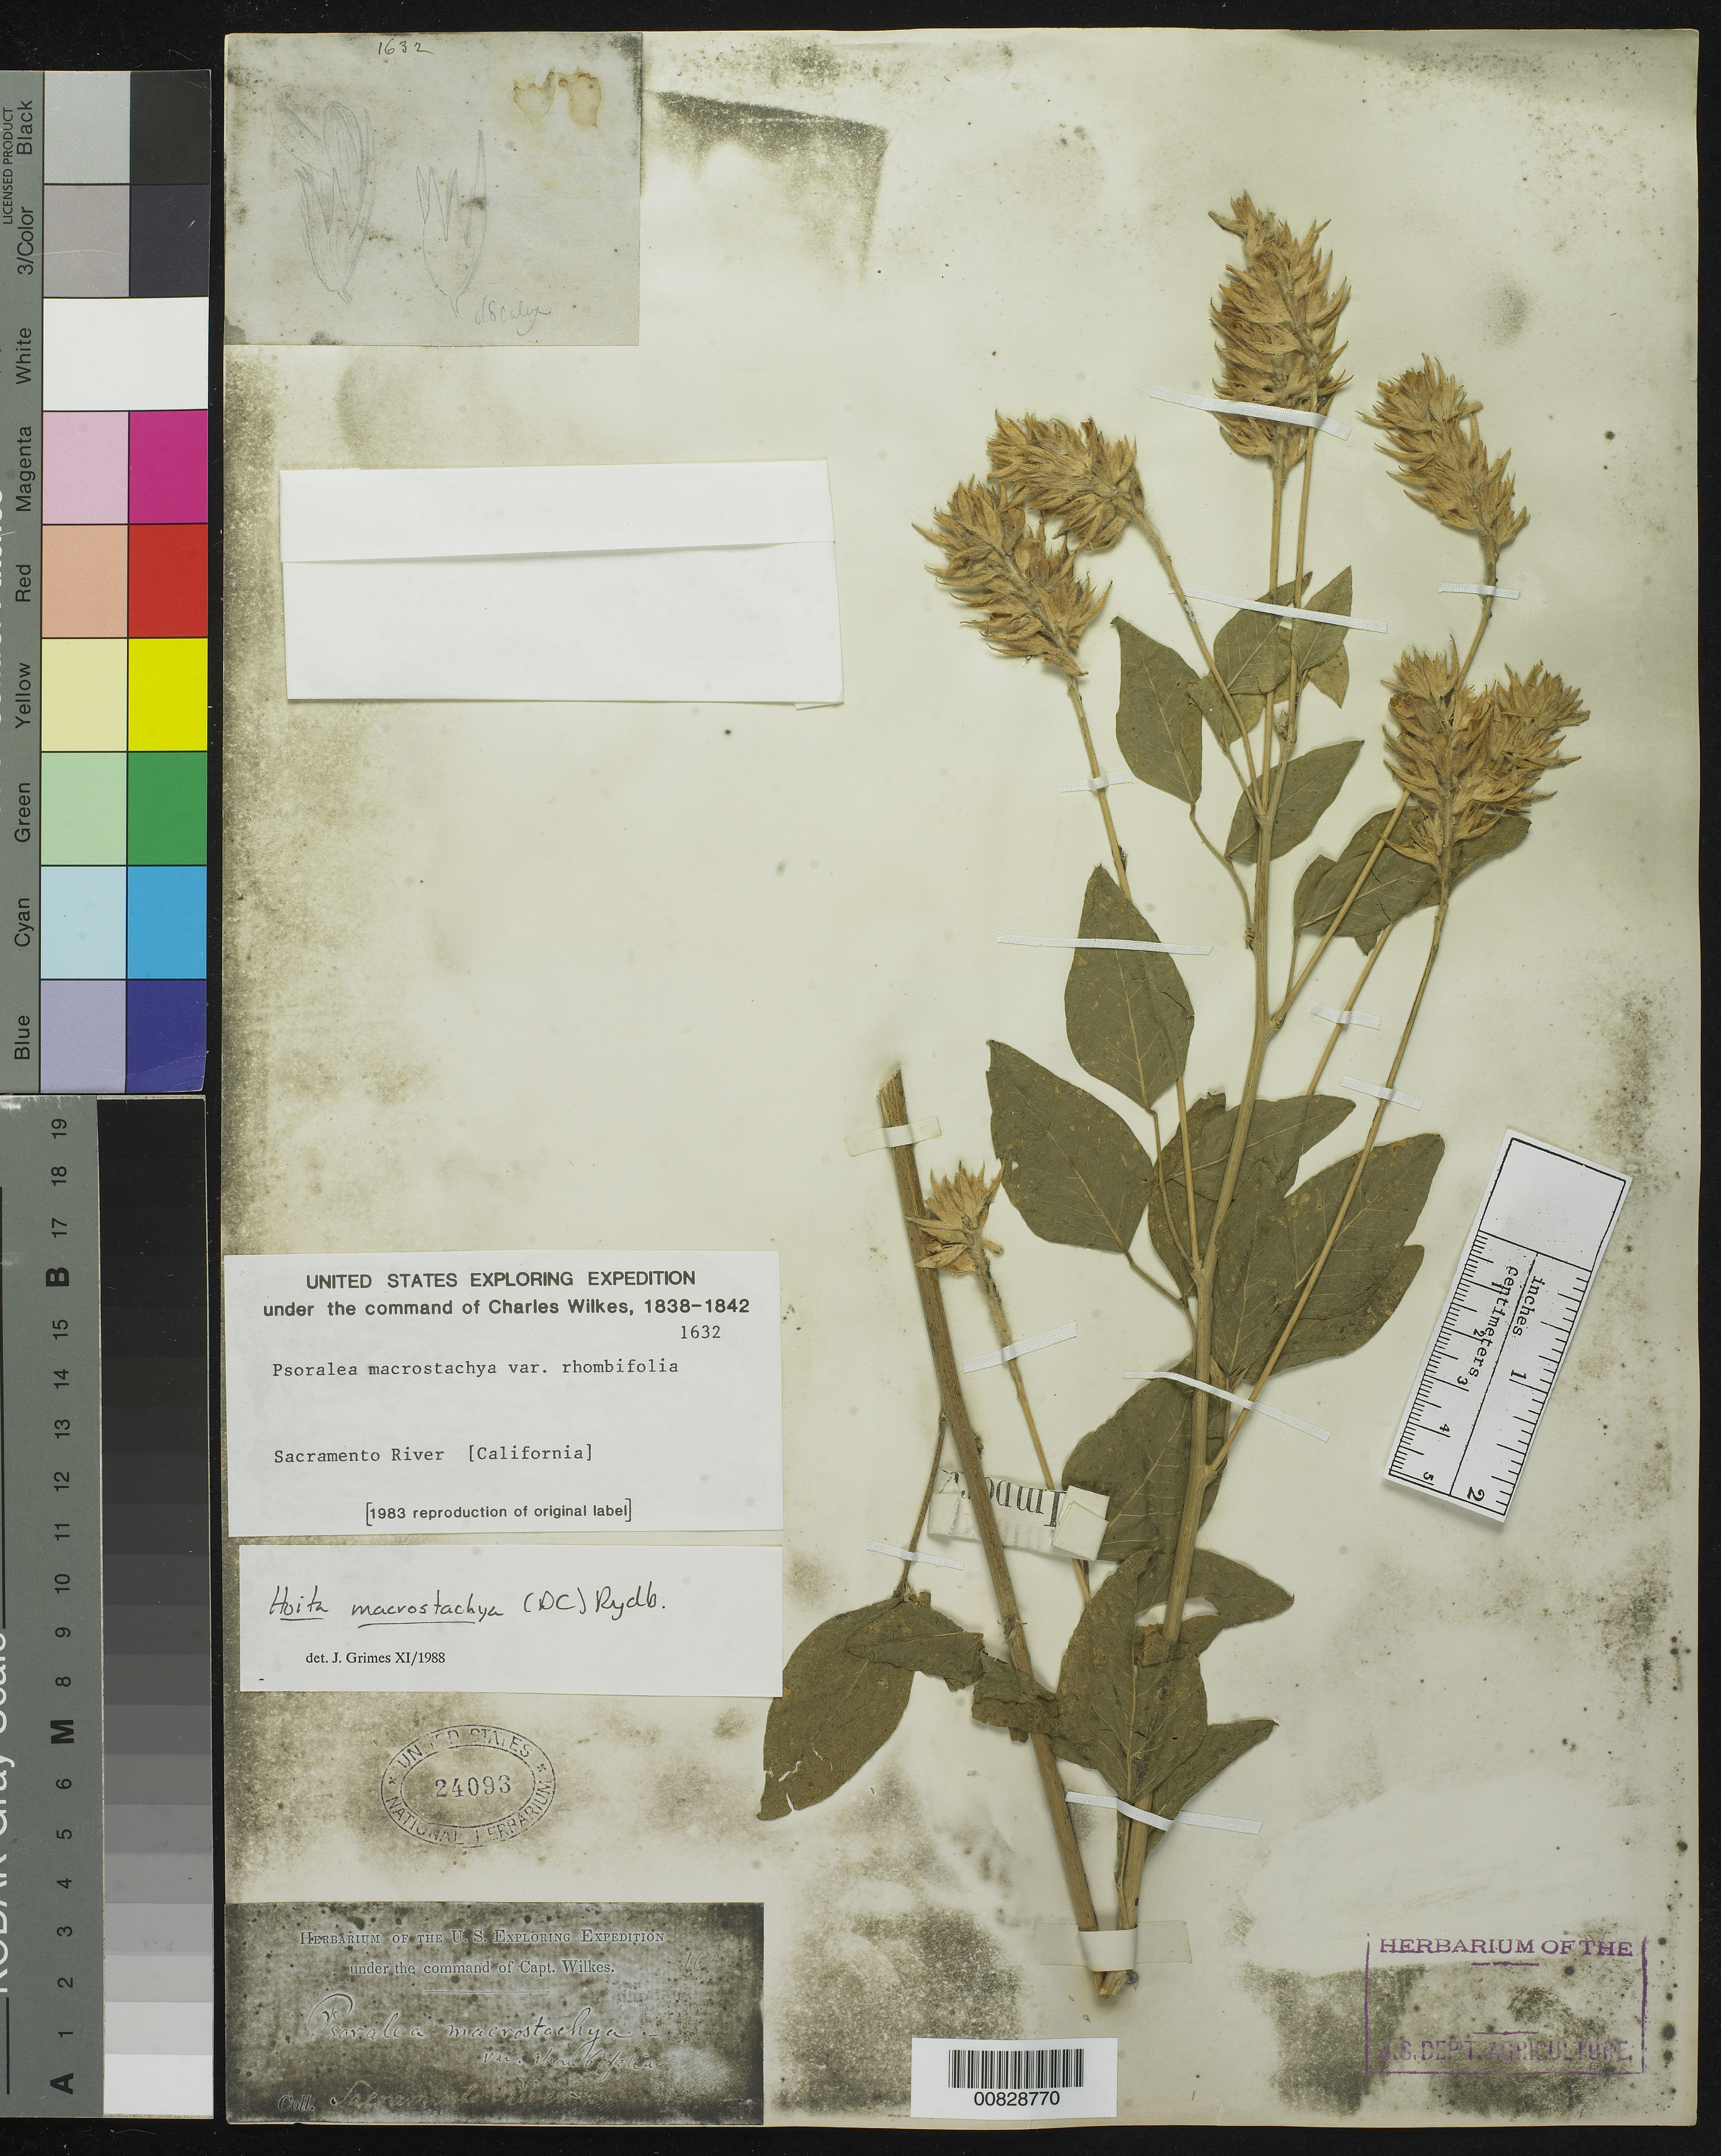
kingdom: Plantae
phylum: Tracheophyta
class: Magnoliopsida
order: Fabales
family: Fabaceae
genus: Hoita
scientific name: Hoita macrostachya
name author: (DC.) Rydb.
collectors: Wilkes Explor. Exped.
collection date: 1838/1842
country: United States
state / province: California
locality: Sacramento River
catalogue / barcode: US 24093